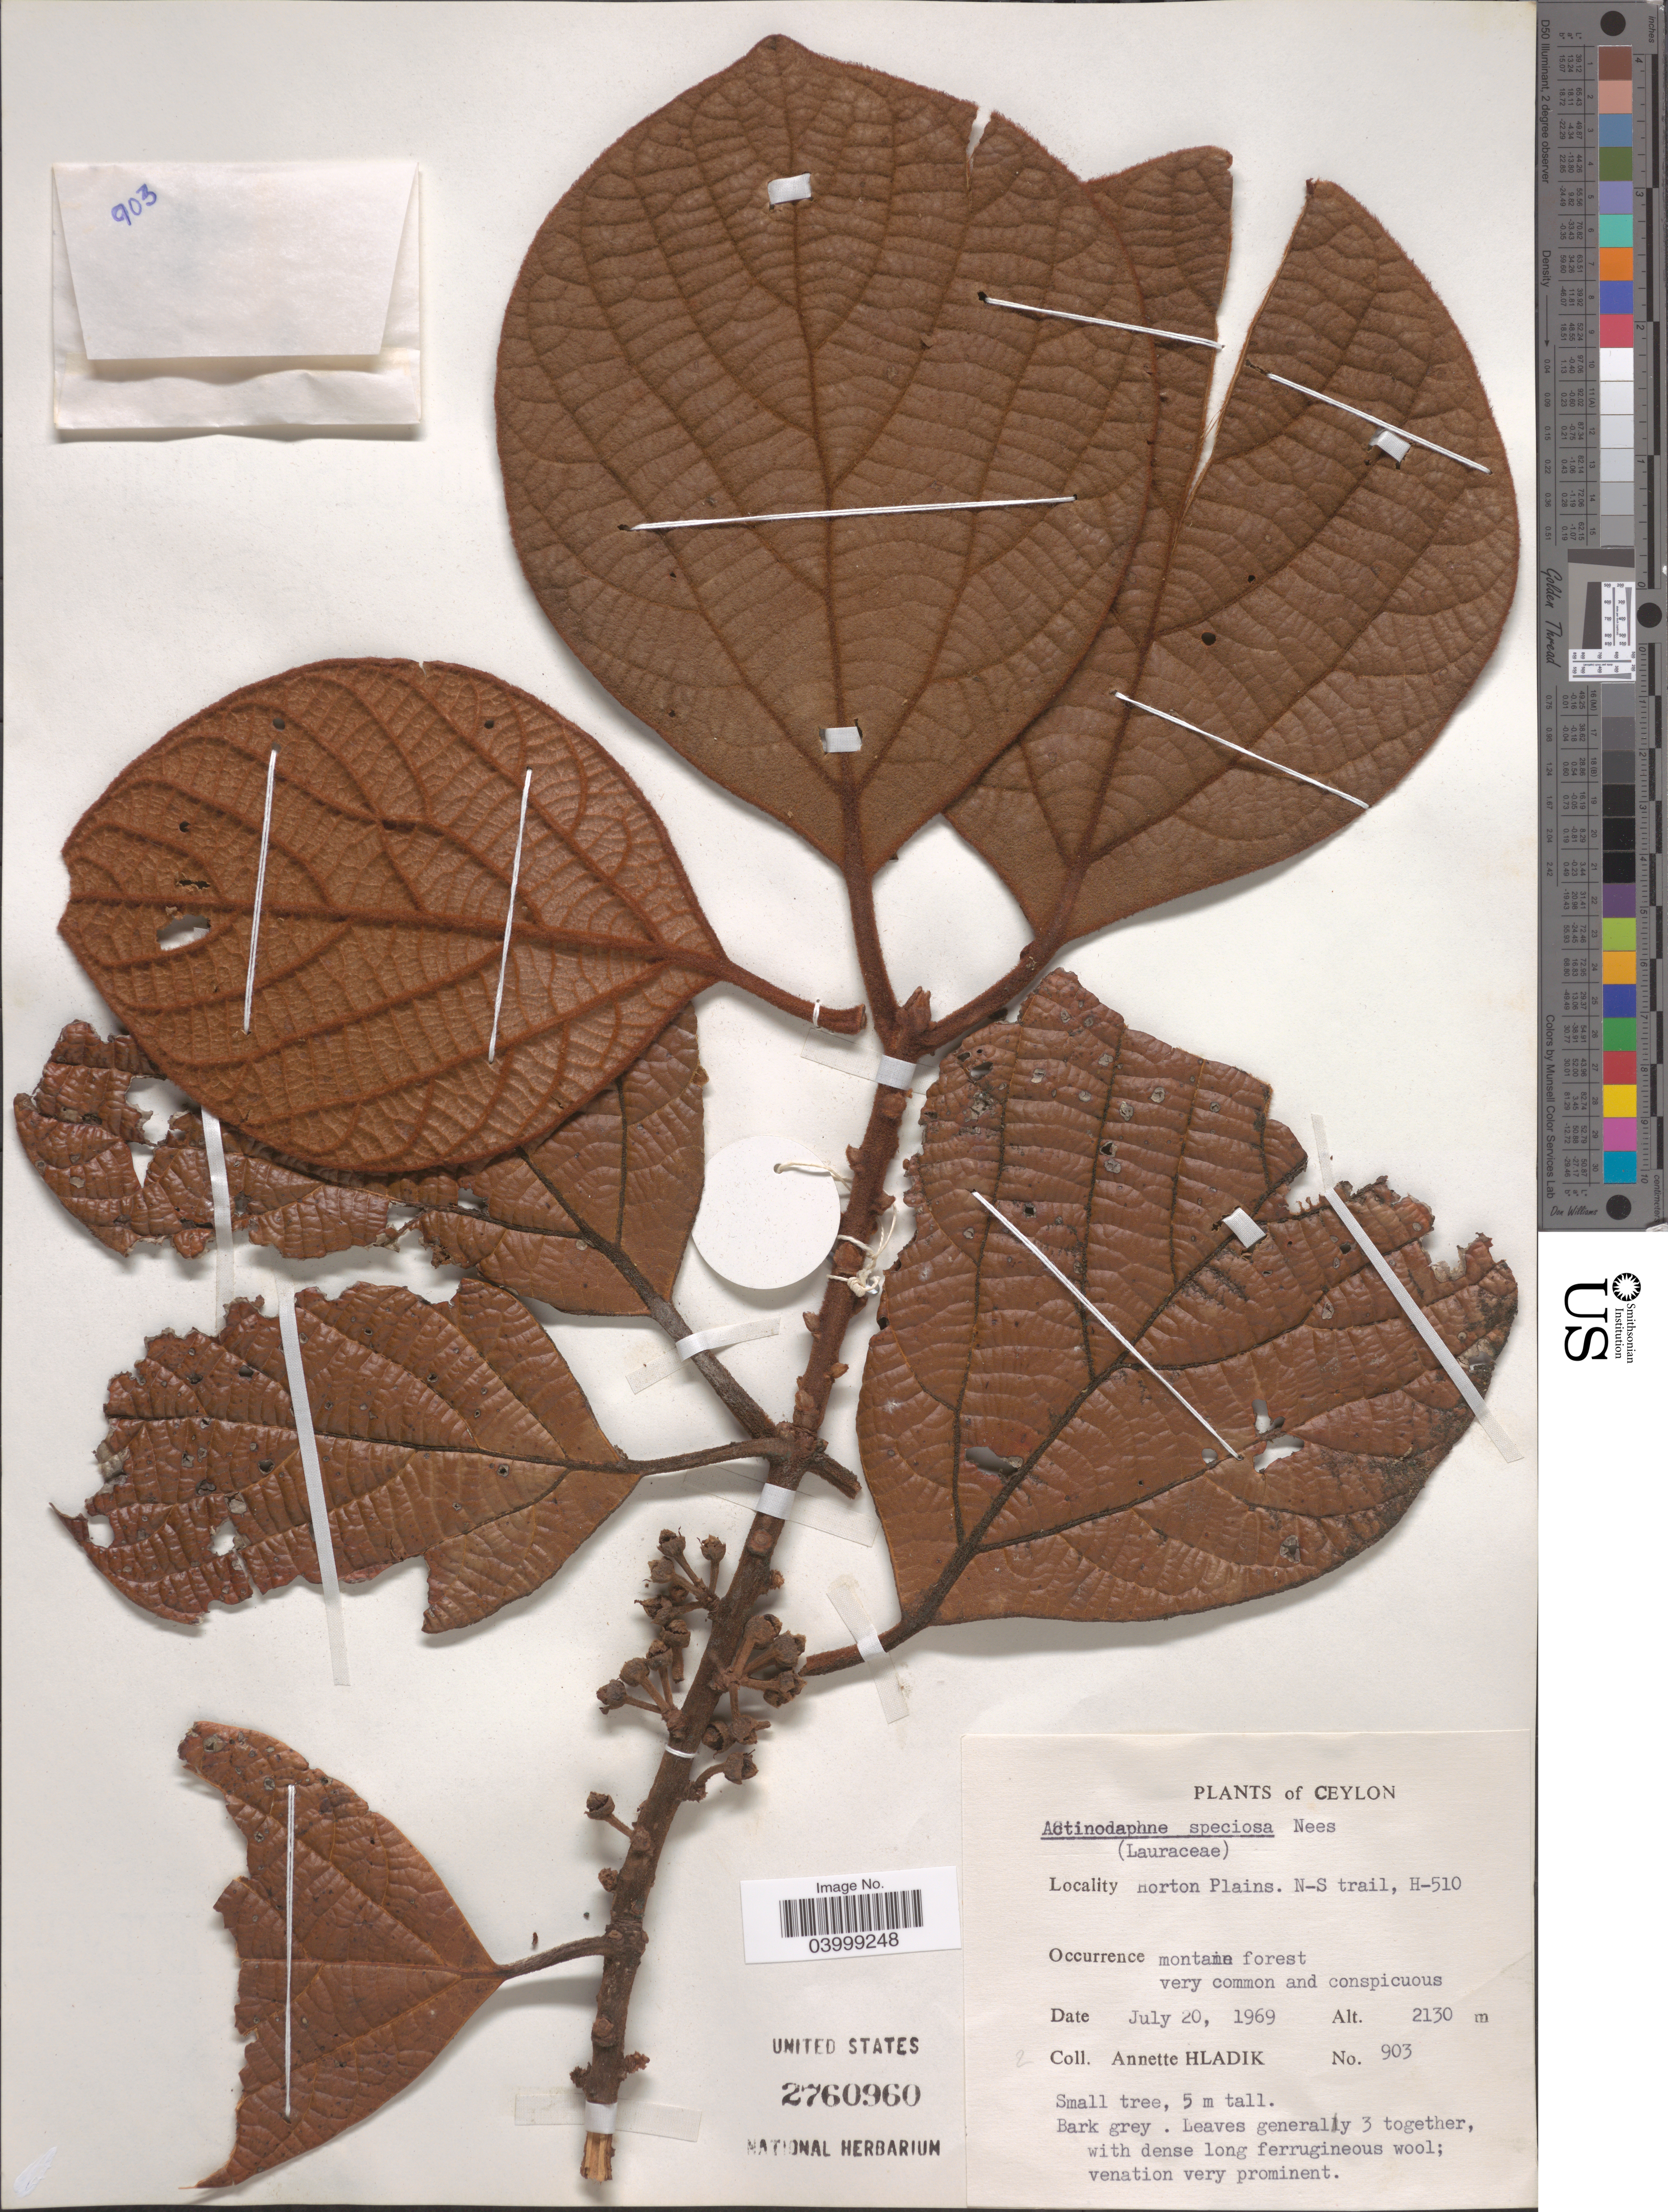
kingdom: Plantae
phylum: Tracheophyta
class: Magnoliopsida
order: Laurales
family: Lauraceae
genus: Actinodaphne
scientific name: Actinodaphne speciosa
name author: Nees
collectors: A. Hladik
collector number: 903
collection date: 1969-07-20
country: Sri Lanka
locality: Ceylon. Horton Plains. N-S tail, H-510.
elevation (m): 2130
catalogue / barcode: US 2760960